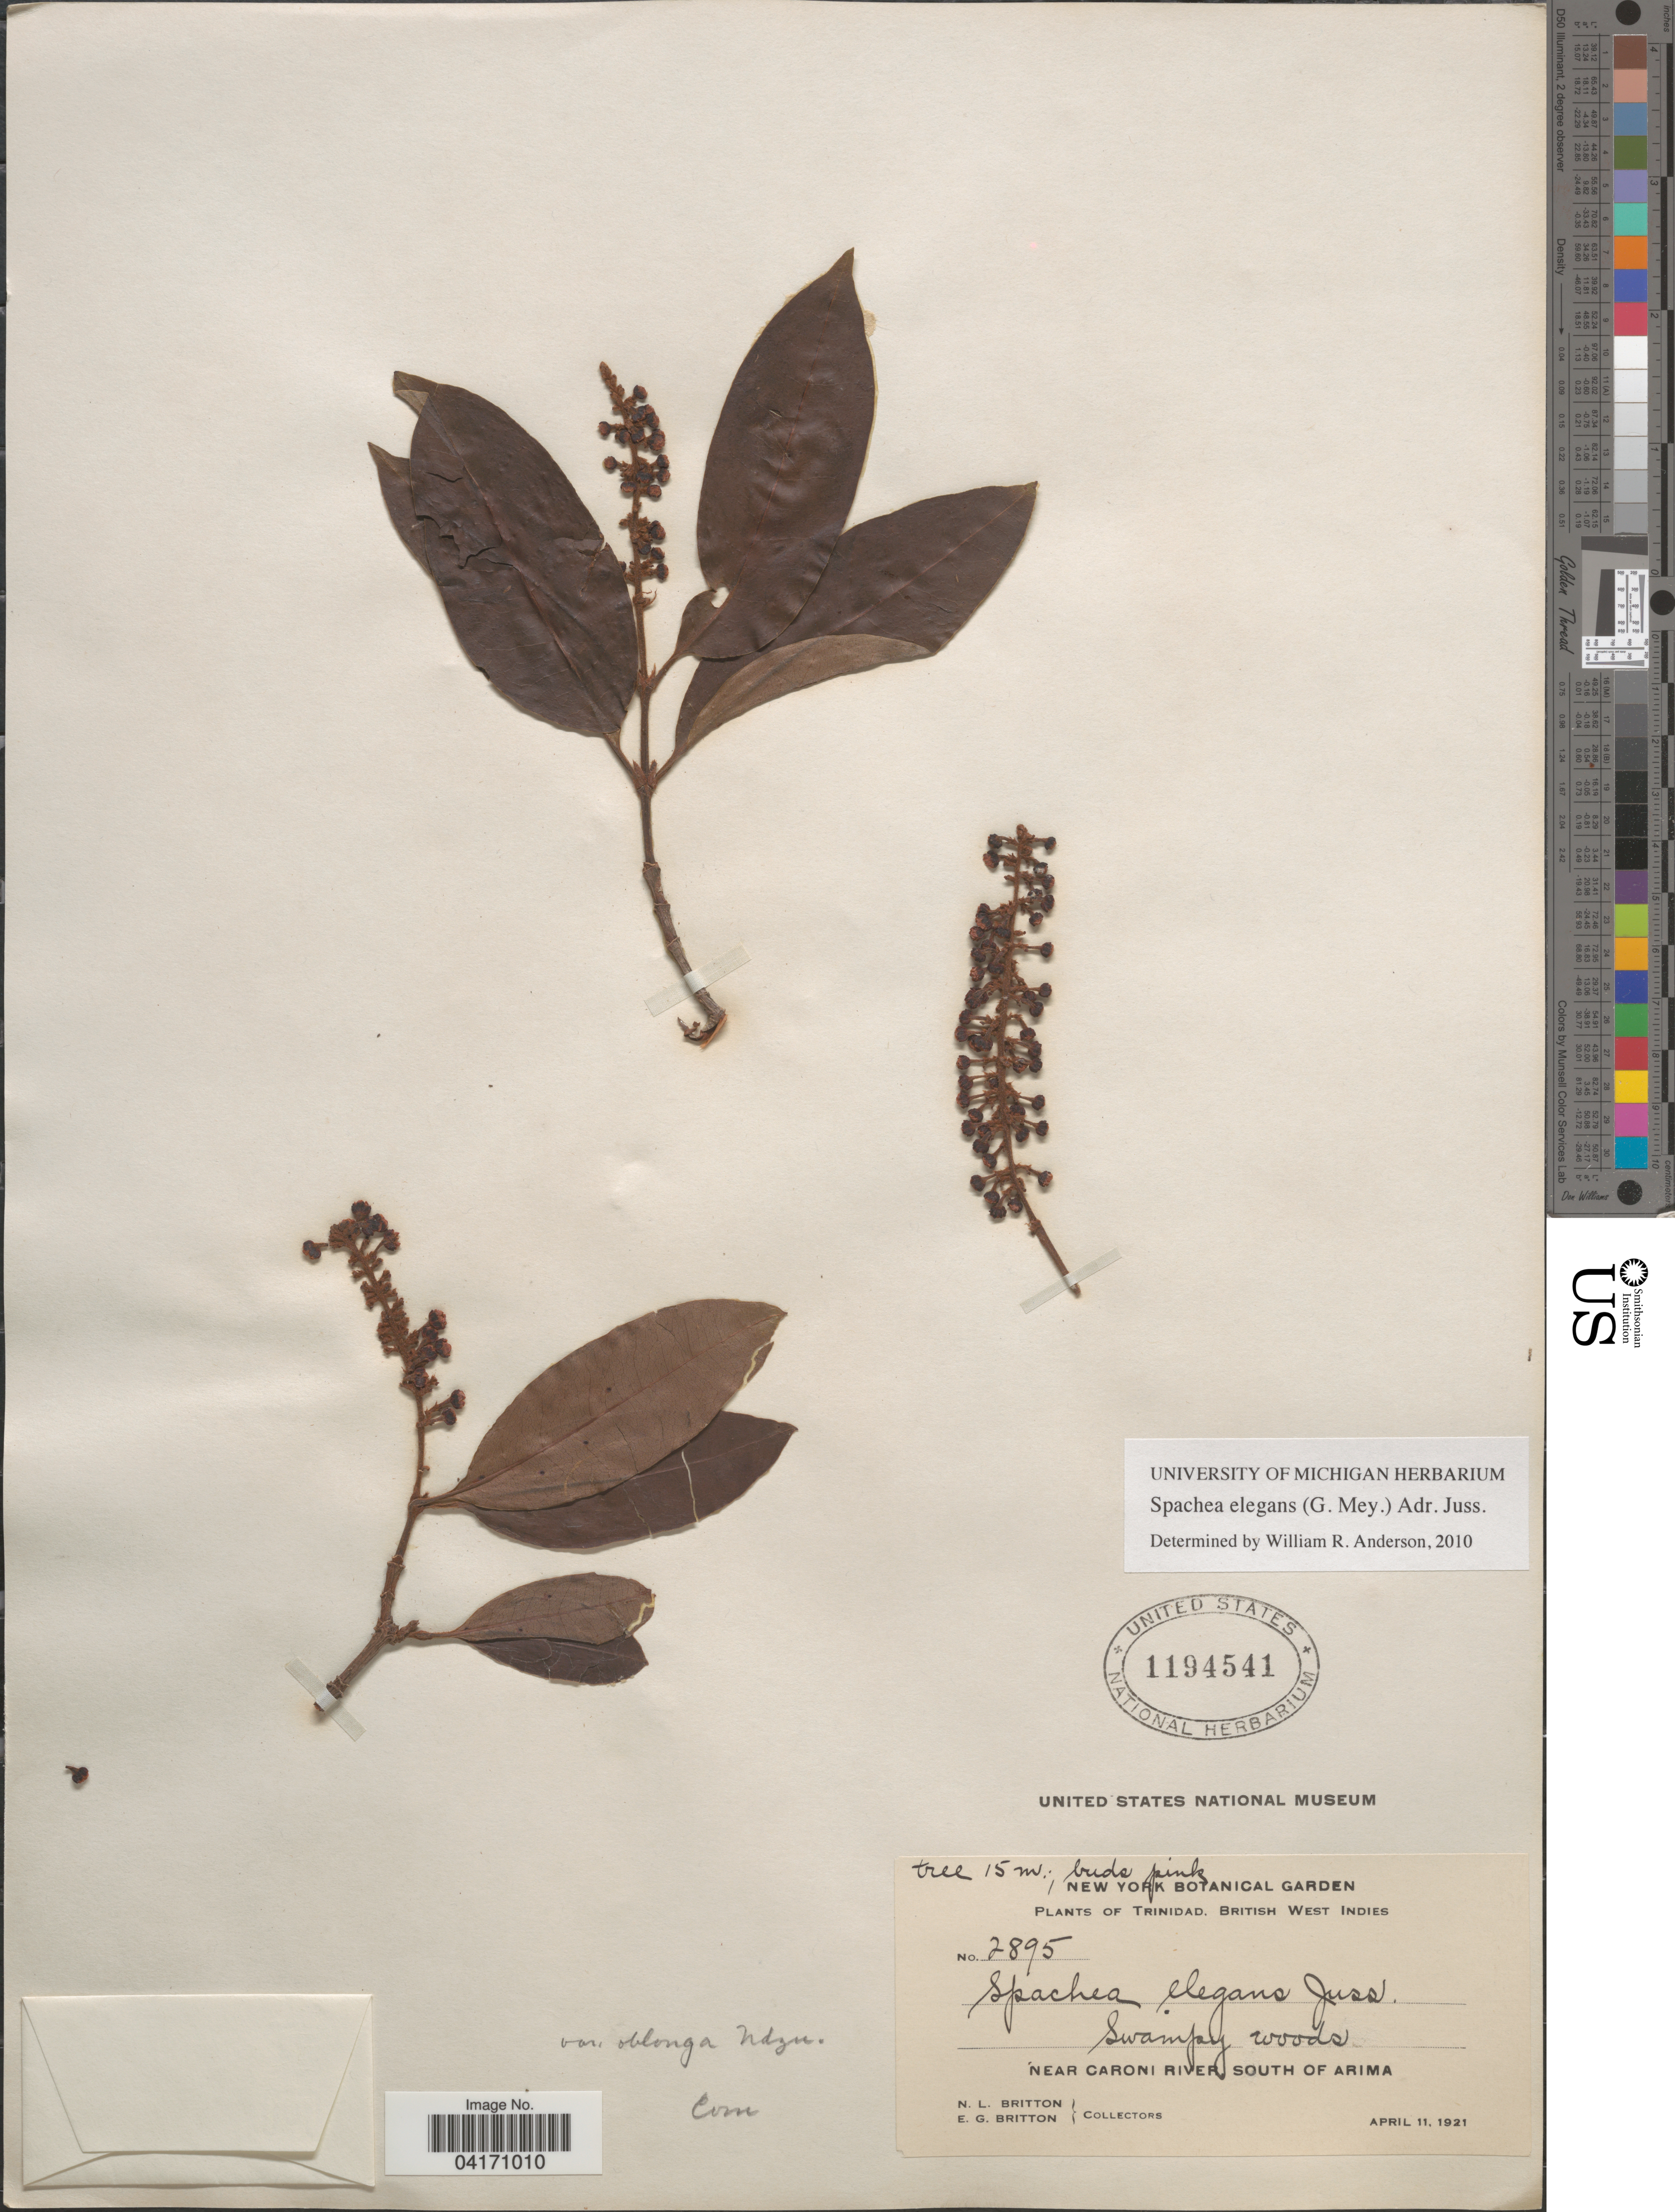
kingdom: Plantae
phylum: Tracheophyta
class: Magnoliopsida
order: Malpighiales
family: Malpighiaceae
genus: Spachea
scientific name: Spachea elegans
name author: A. Juss.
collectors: Mrs. N. L. Britton & E. G. Britton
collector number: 2895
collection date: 1921-04-11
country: Trinidad and Tobago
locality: Trinidad, British West Indies. Near Caroni River, South of Arima.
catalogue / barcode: US 1194541